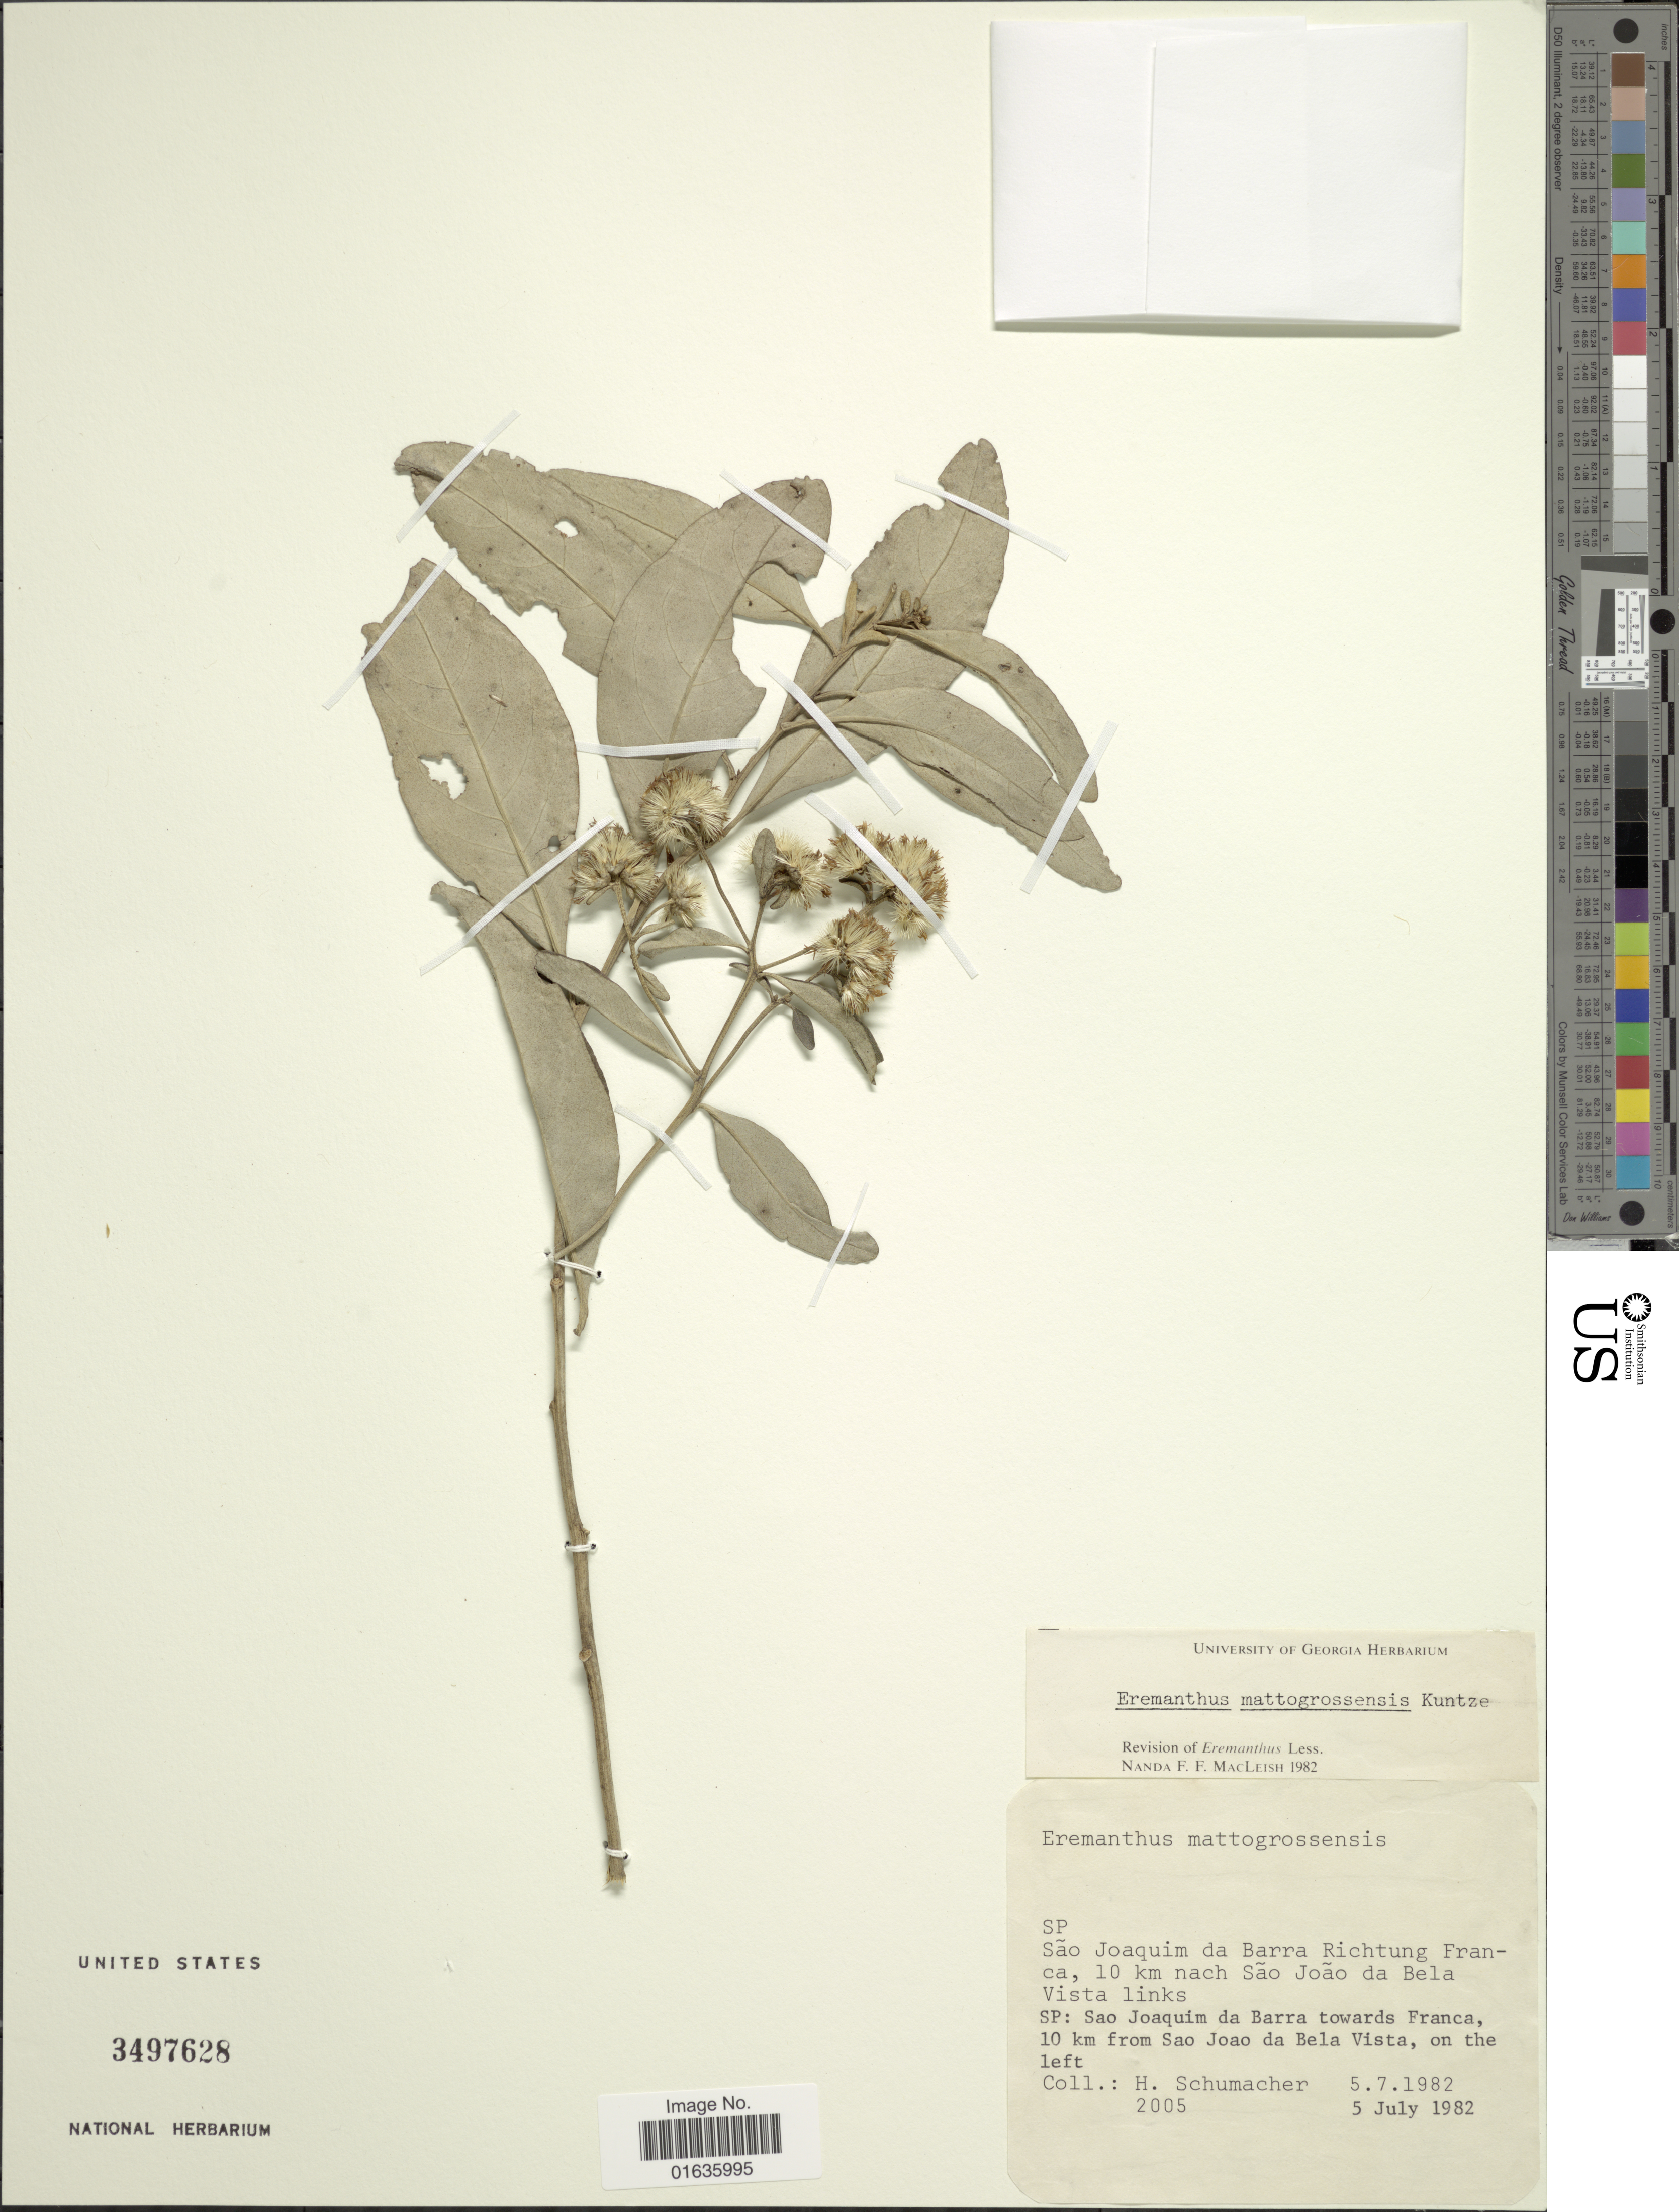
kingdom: Plantae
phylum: Tracheophyta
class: Magnoliopsida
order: Asterales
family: Asteraceae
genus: Eremanthus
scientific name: Eremanthus mattogrossensis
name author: Kuntze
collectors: H. Schumacher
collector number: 2005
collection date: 1982-07-05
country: Brazil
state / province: São Paulo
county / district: São Joaquim da Barra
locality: SP São Joaquim da Barra, Richtung Franca, 10 km nach São João da Bela Vista links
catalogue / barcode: US 3497628